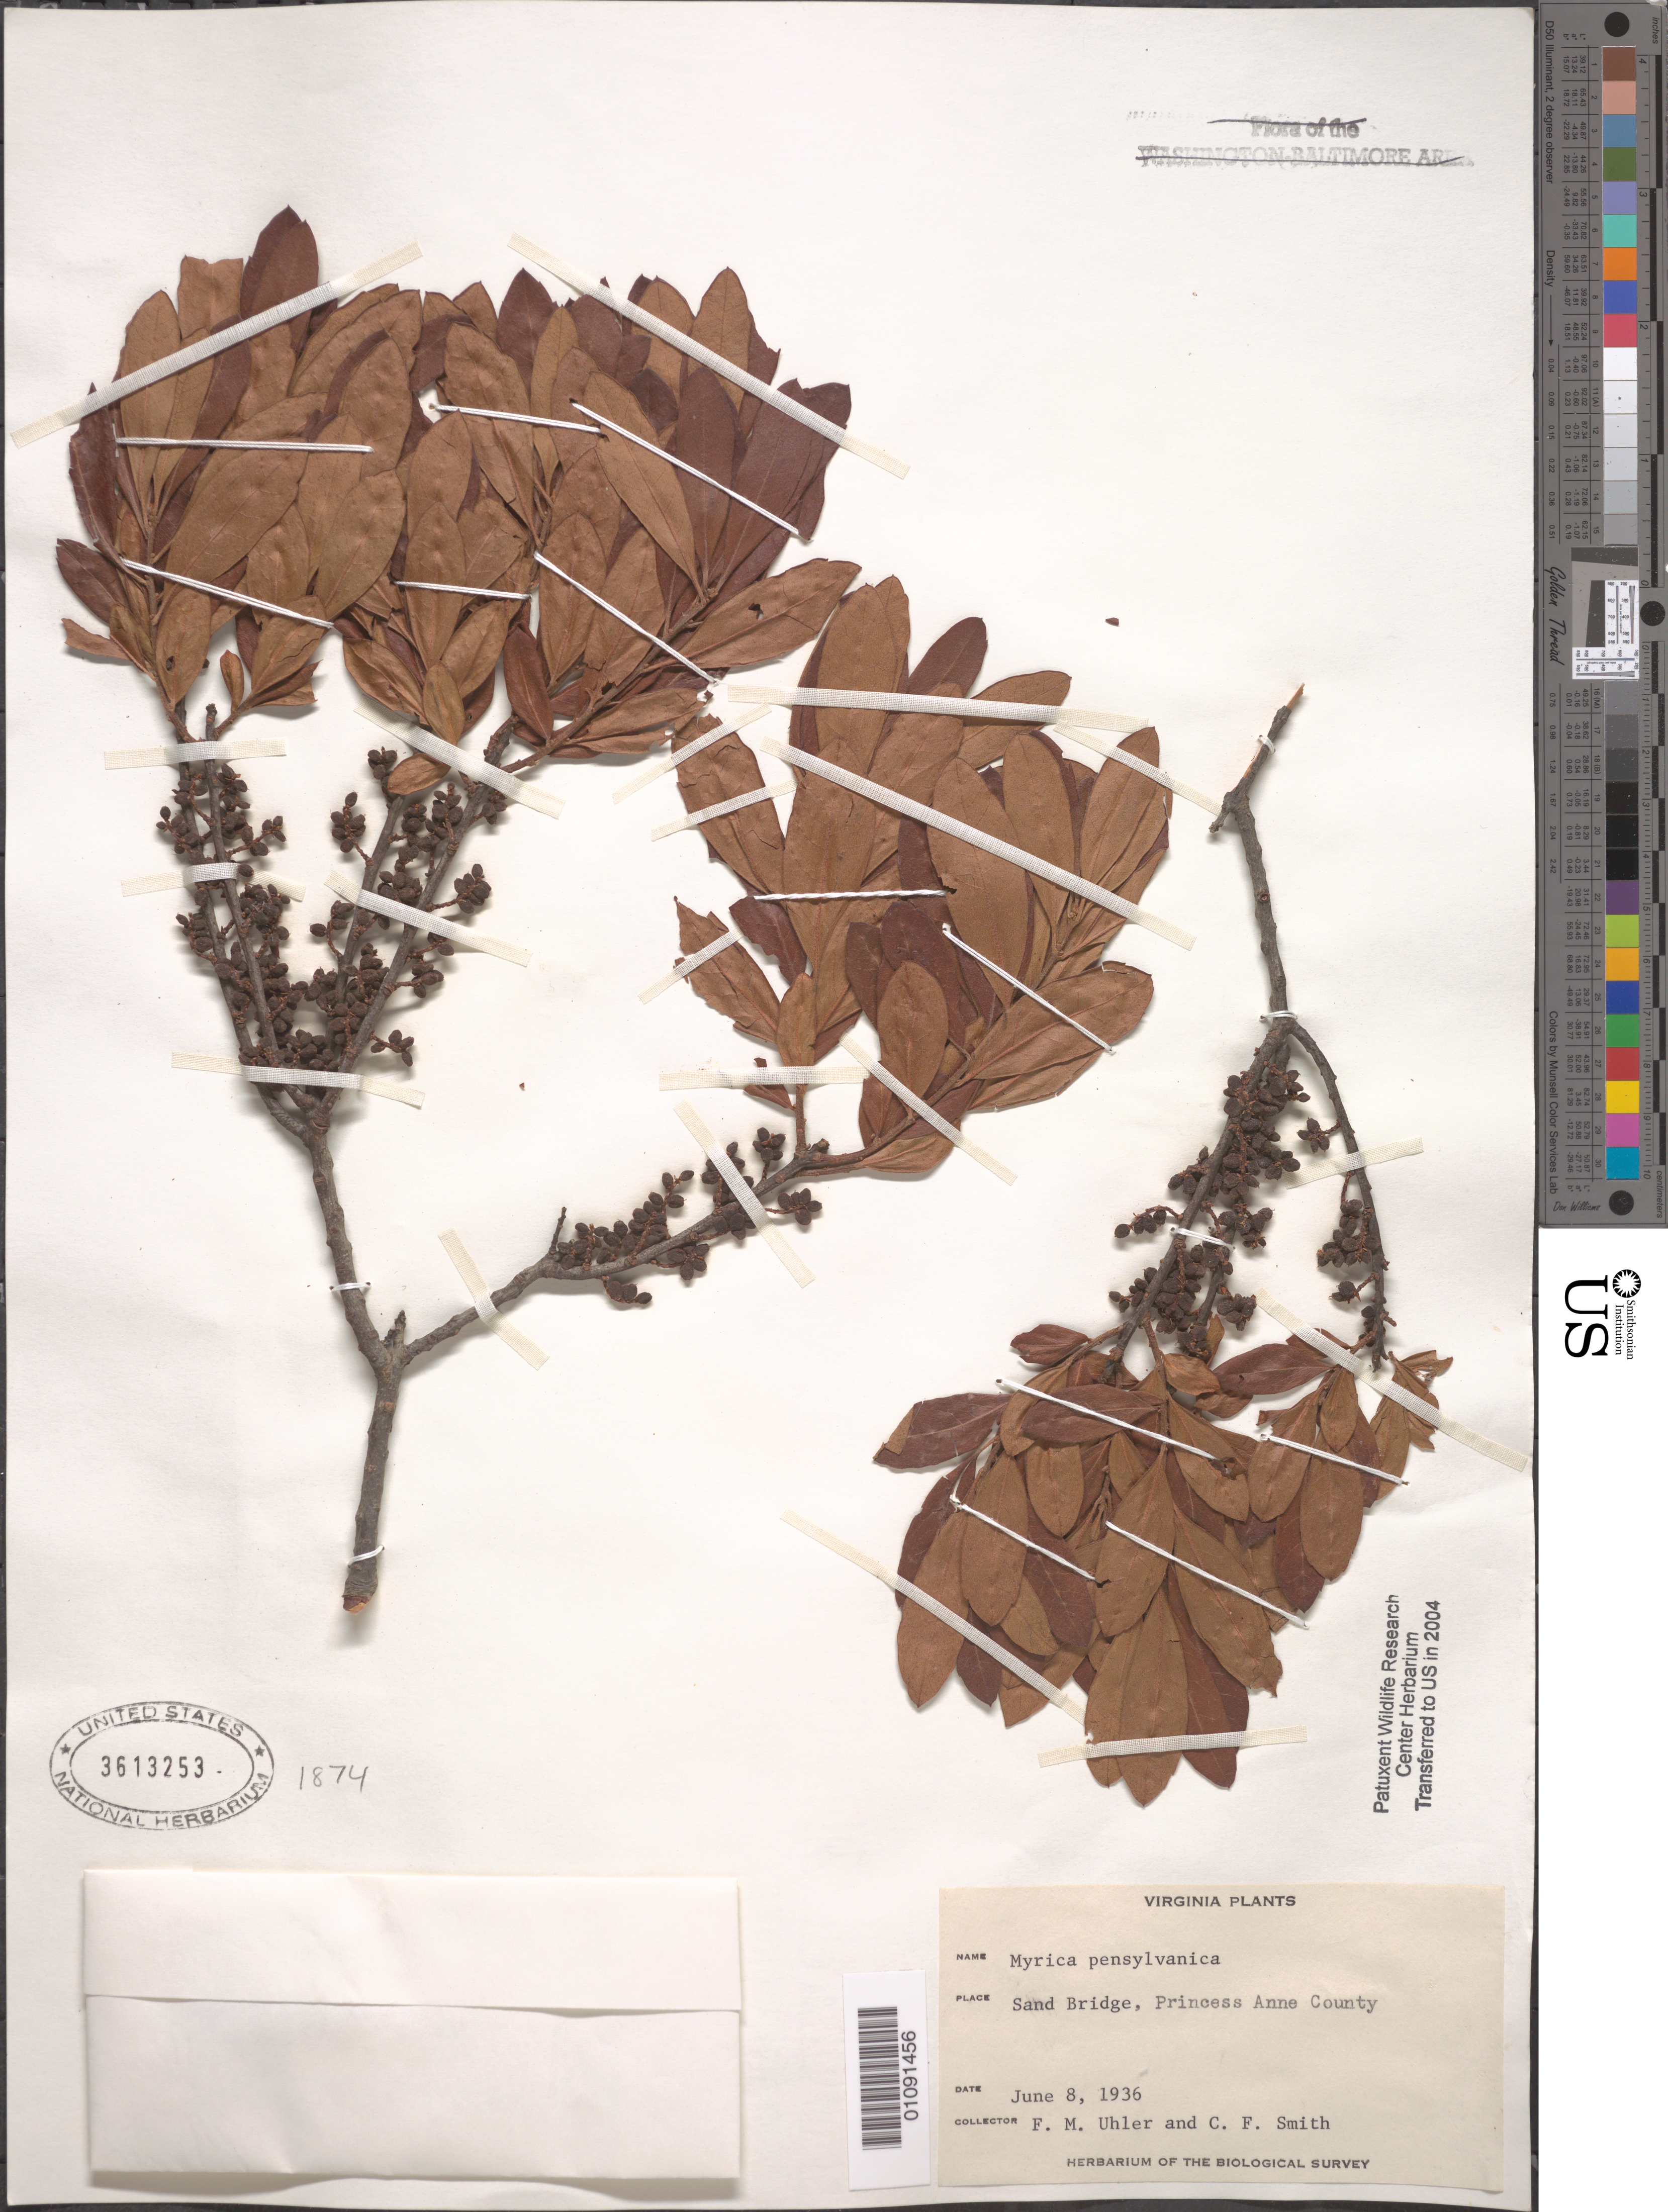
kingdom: Plantae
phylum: Tracheophyta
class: Magnoliopsida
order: Fagales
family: Myricaceae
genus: Morella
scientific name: Morella pensylvanica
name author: (Mirb.) Kartesz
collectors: F. M. Uhler & C. F. Smith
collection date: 1936-06-08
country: United States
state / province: Virginia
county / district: City of Virginia Beach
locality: Sand Bridge.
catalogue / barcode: US 3613253